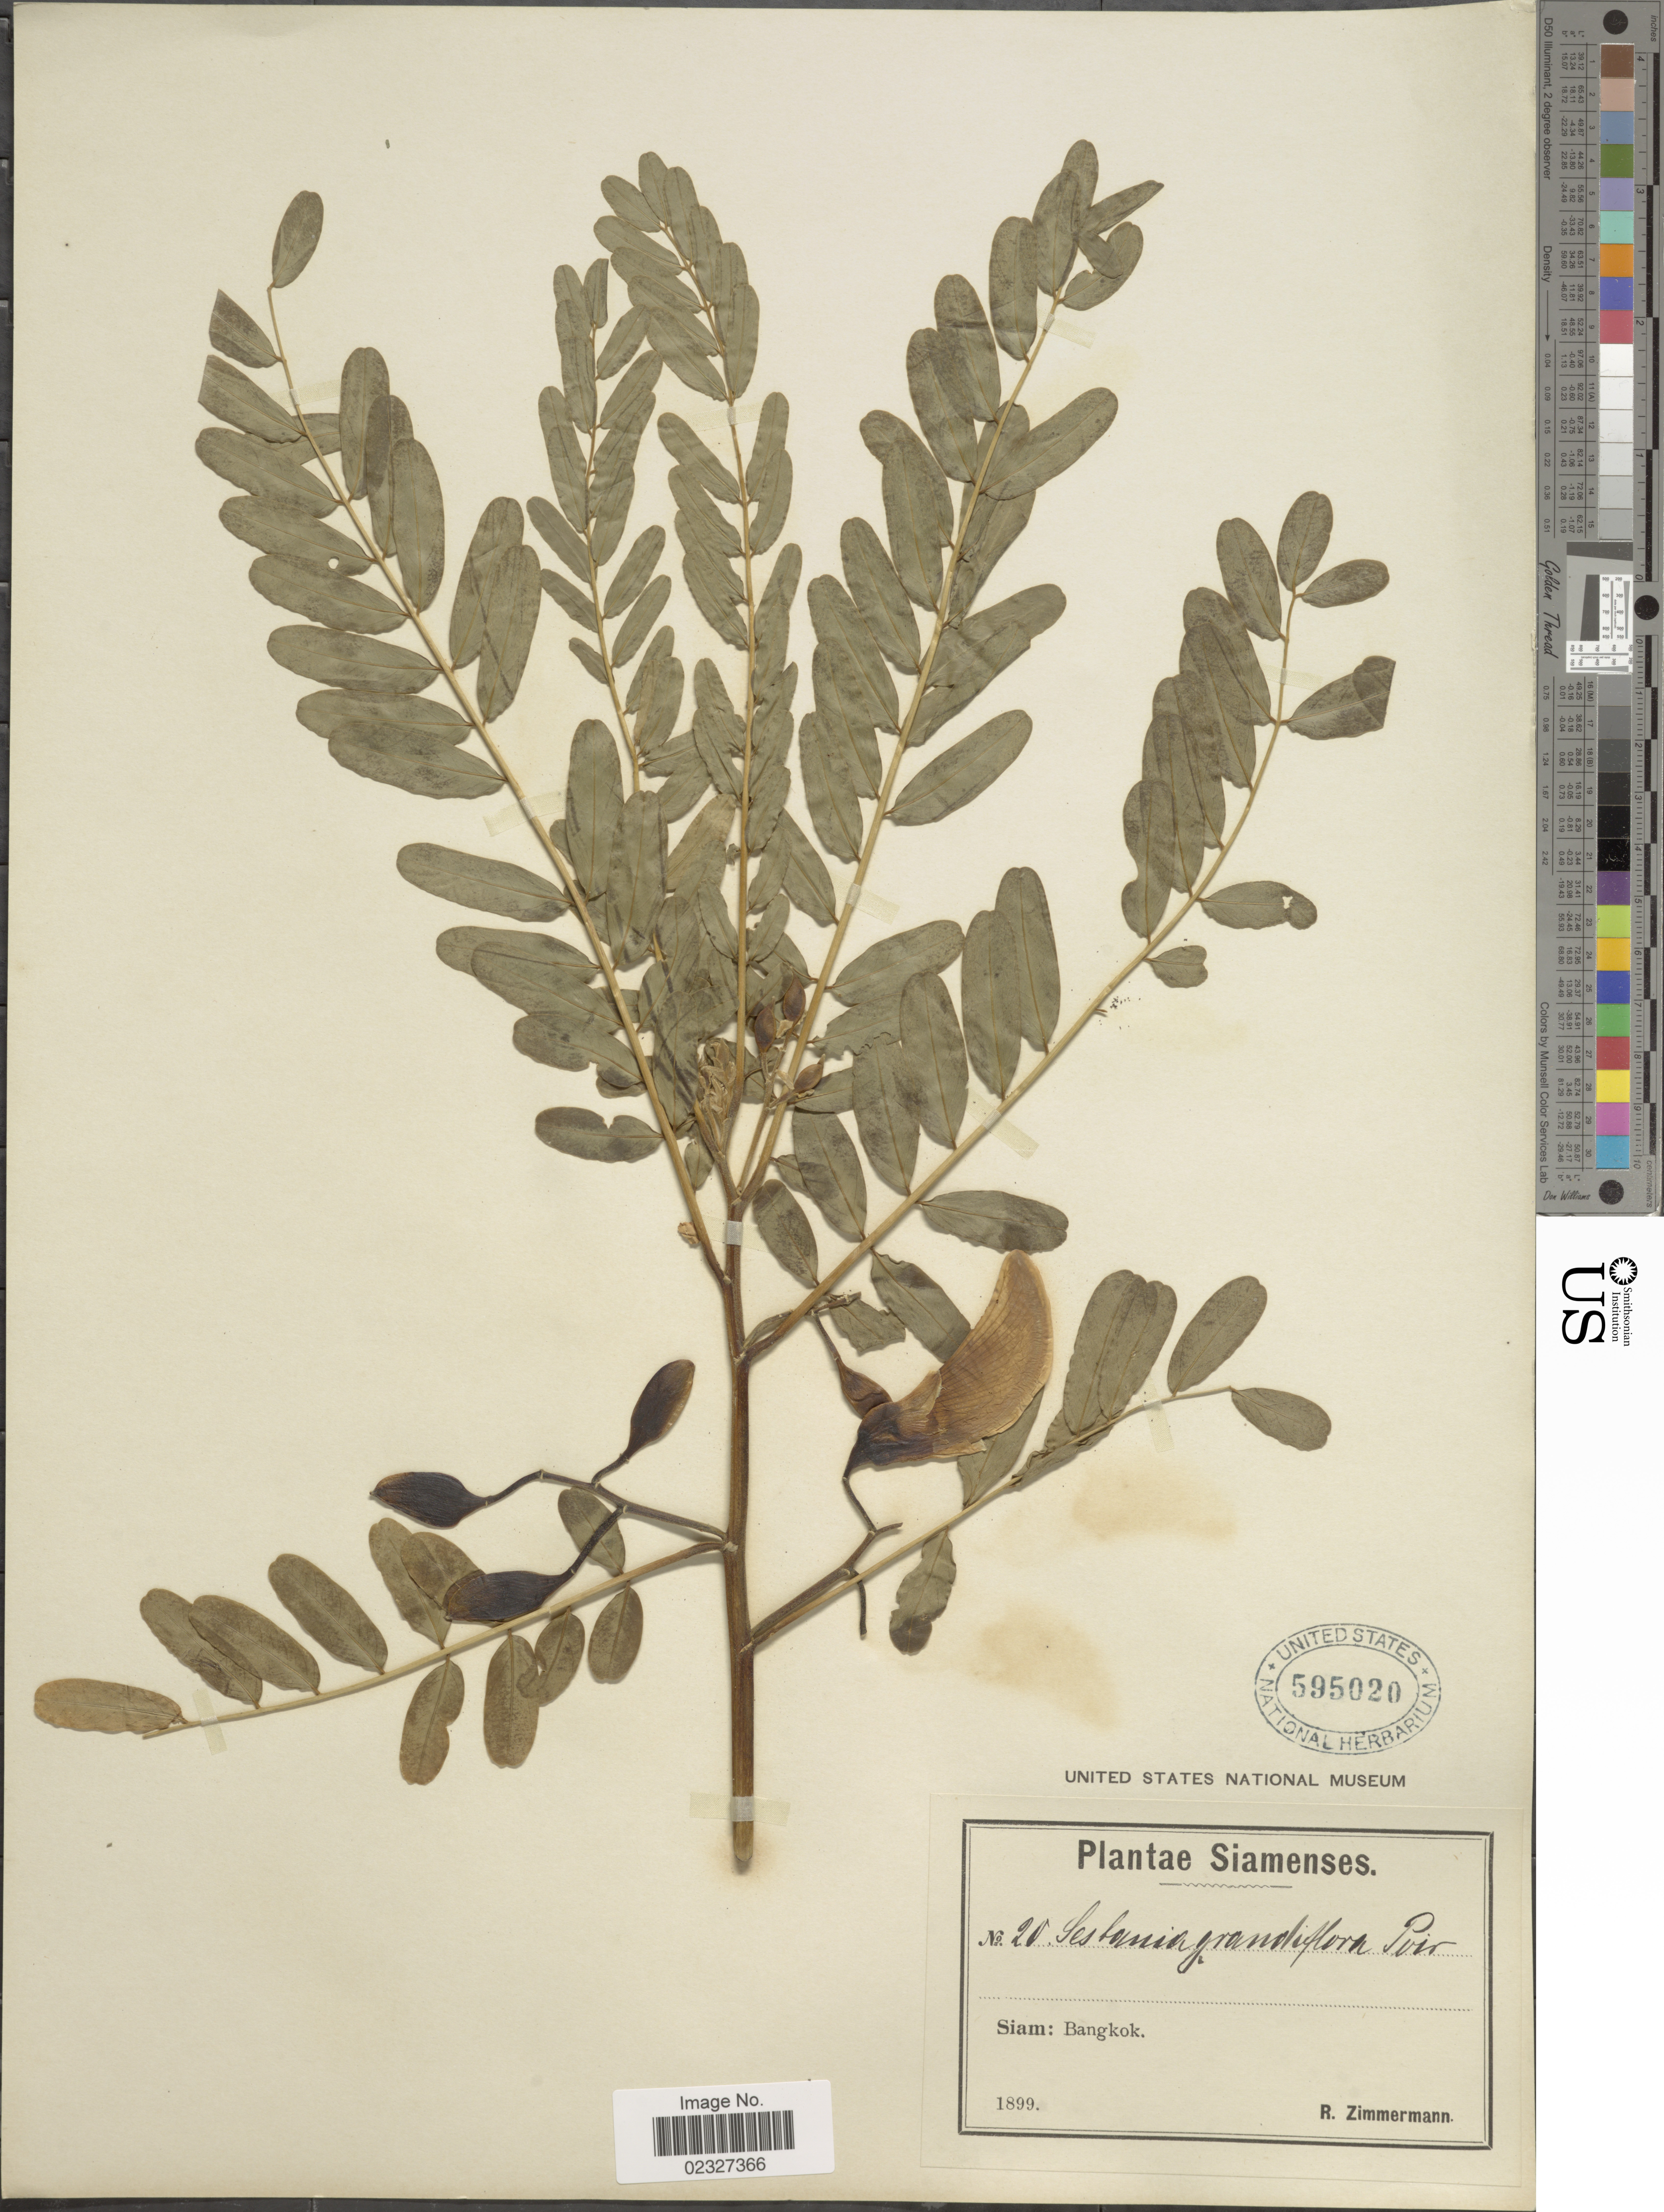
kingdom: Plantae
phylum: Tracheophyta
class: Magnoliopsida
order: Fabales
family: Fabaceae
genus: Sesbania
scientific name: Sesbania grandiflora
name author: (L.) Poir.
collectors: R. Zimmermann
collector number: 20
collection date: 1899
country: Thailand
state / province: Bangkok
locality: Siam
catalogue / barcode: US 595020